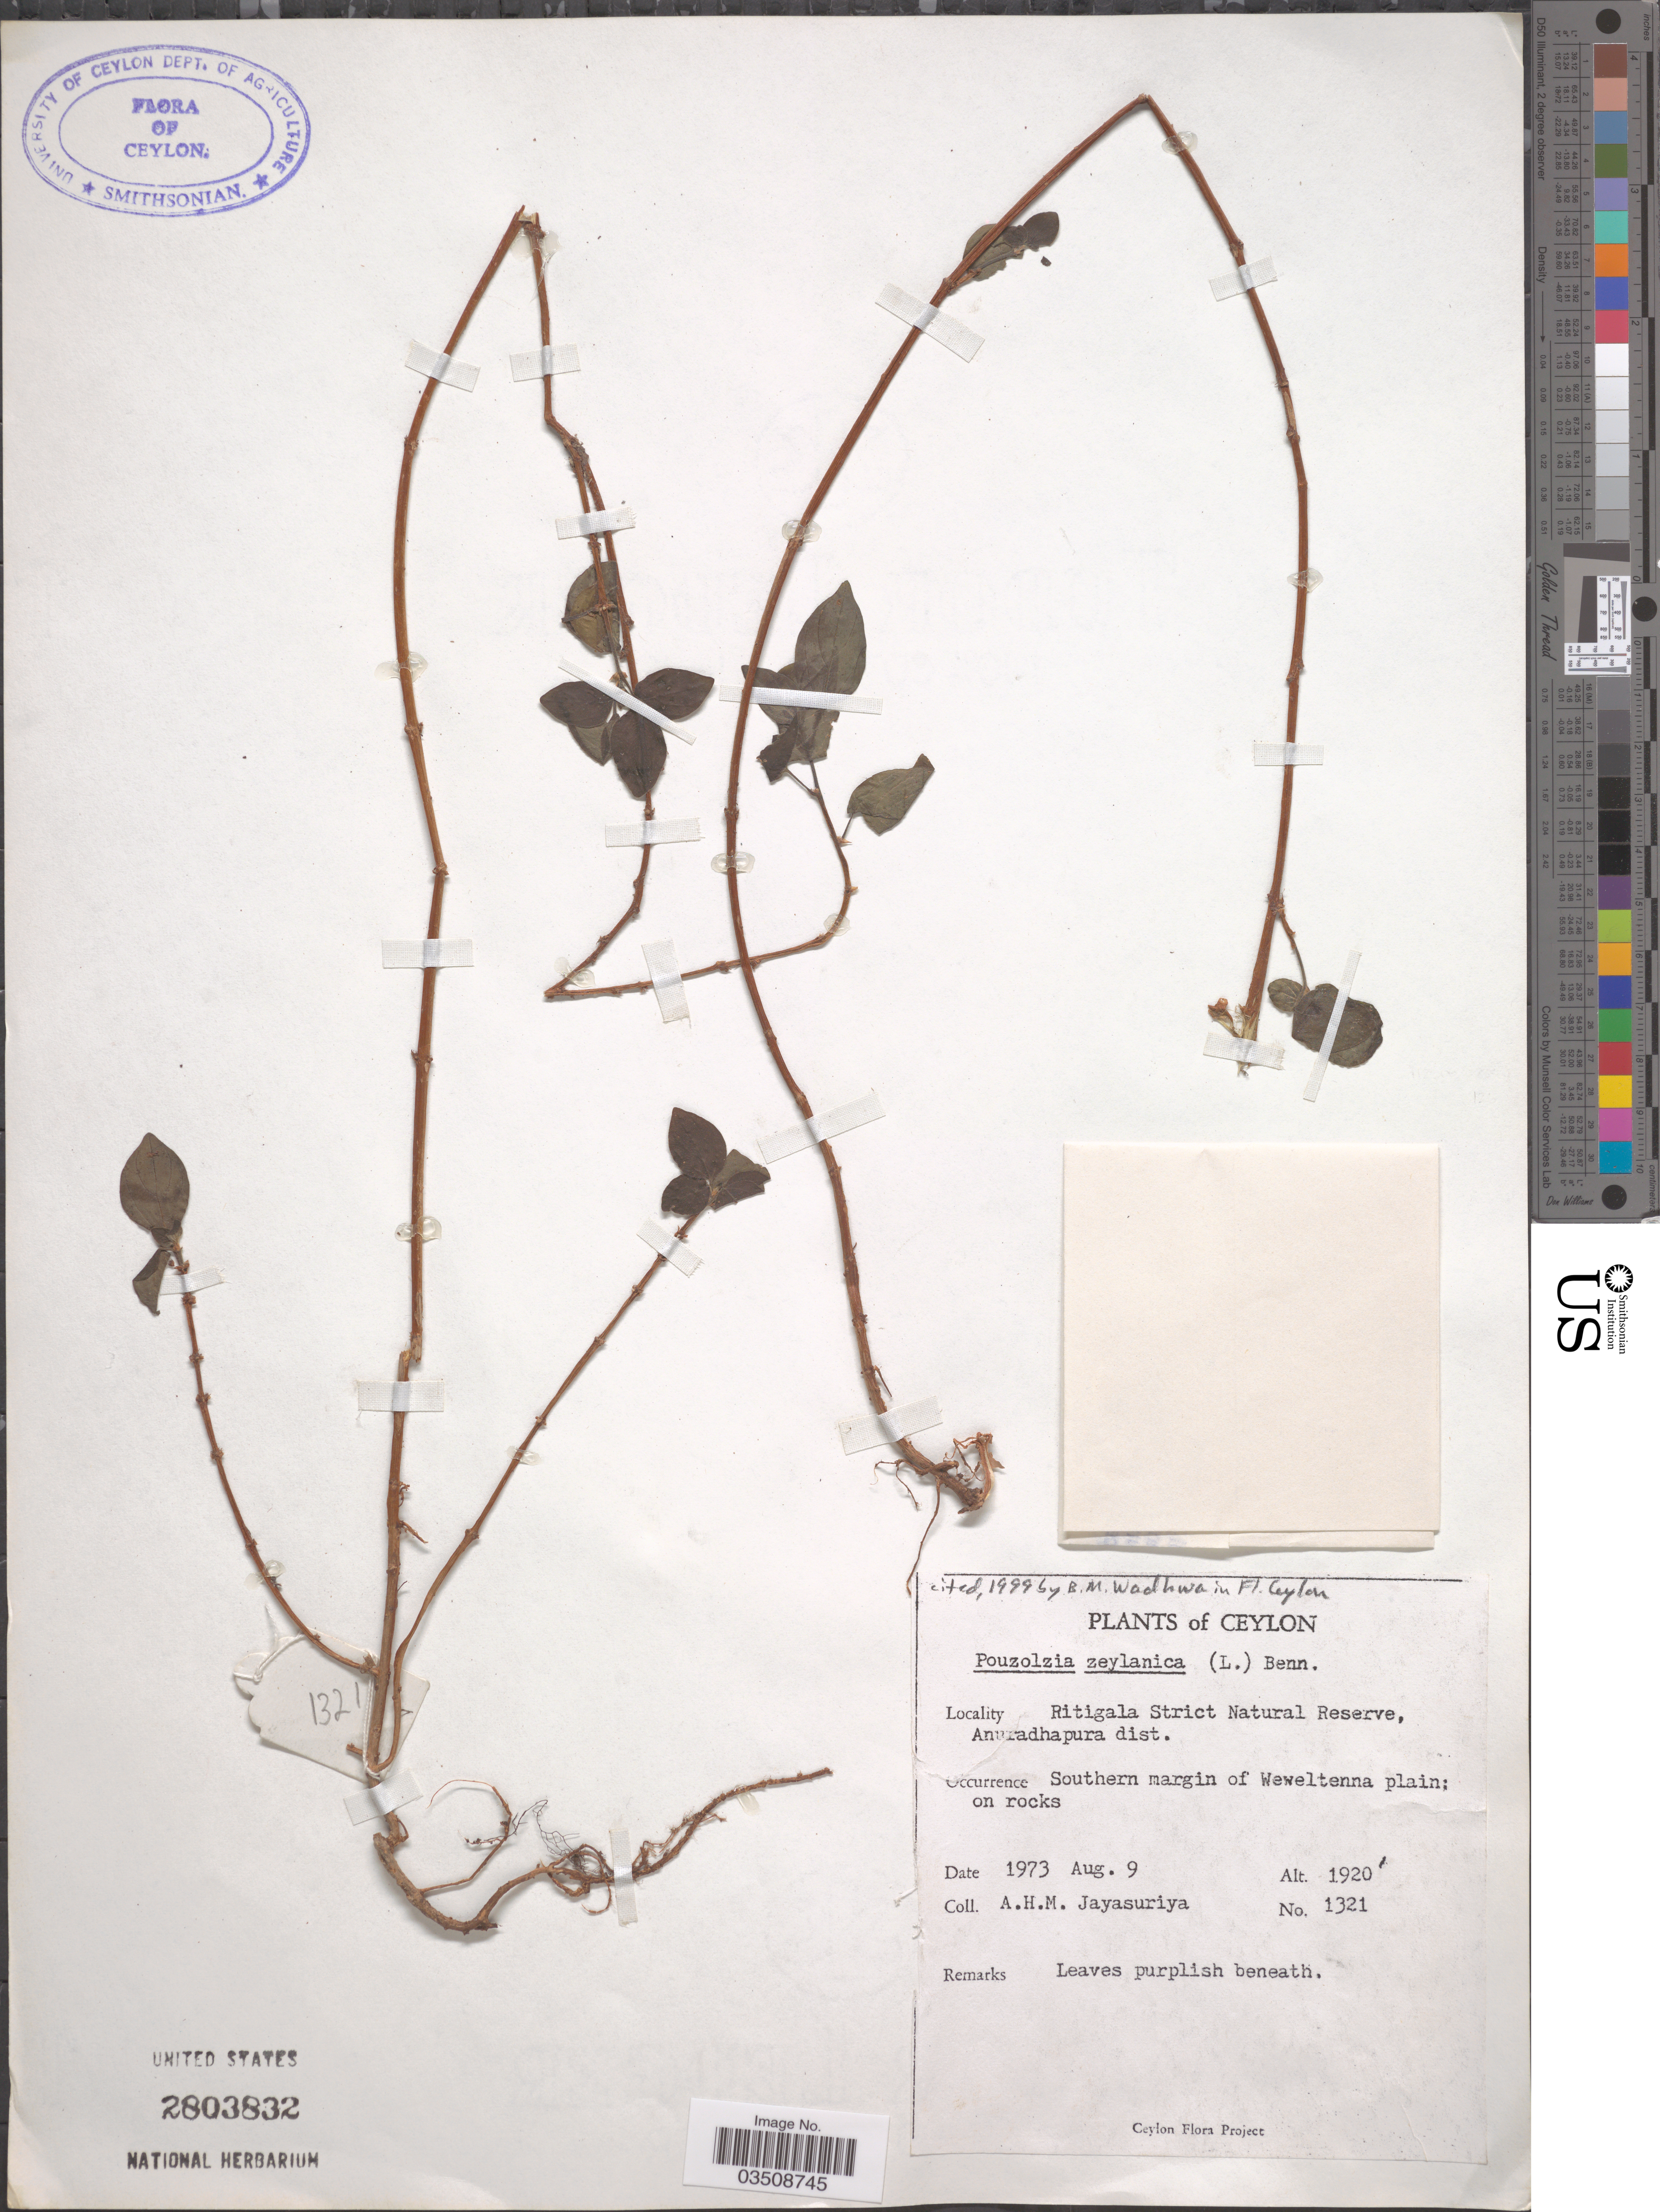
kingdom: Plantae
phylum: Tracheophyta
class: Magnoliopsida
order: Rosales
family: Urticaceae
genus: Pouzolzia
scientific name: Pouzolzia zeylanica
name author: (L.) Benn.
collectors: A. H. Jayasuriya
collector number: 1321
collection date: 1973-08-09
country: Sri Lanka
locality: Ceylon. Ritigala Strict Natural Reserve, Anuradhapura dist. Southern margin of Weweltenna plain.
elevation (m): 585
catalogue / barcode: US 2803832